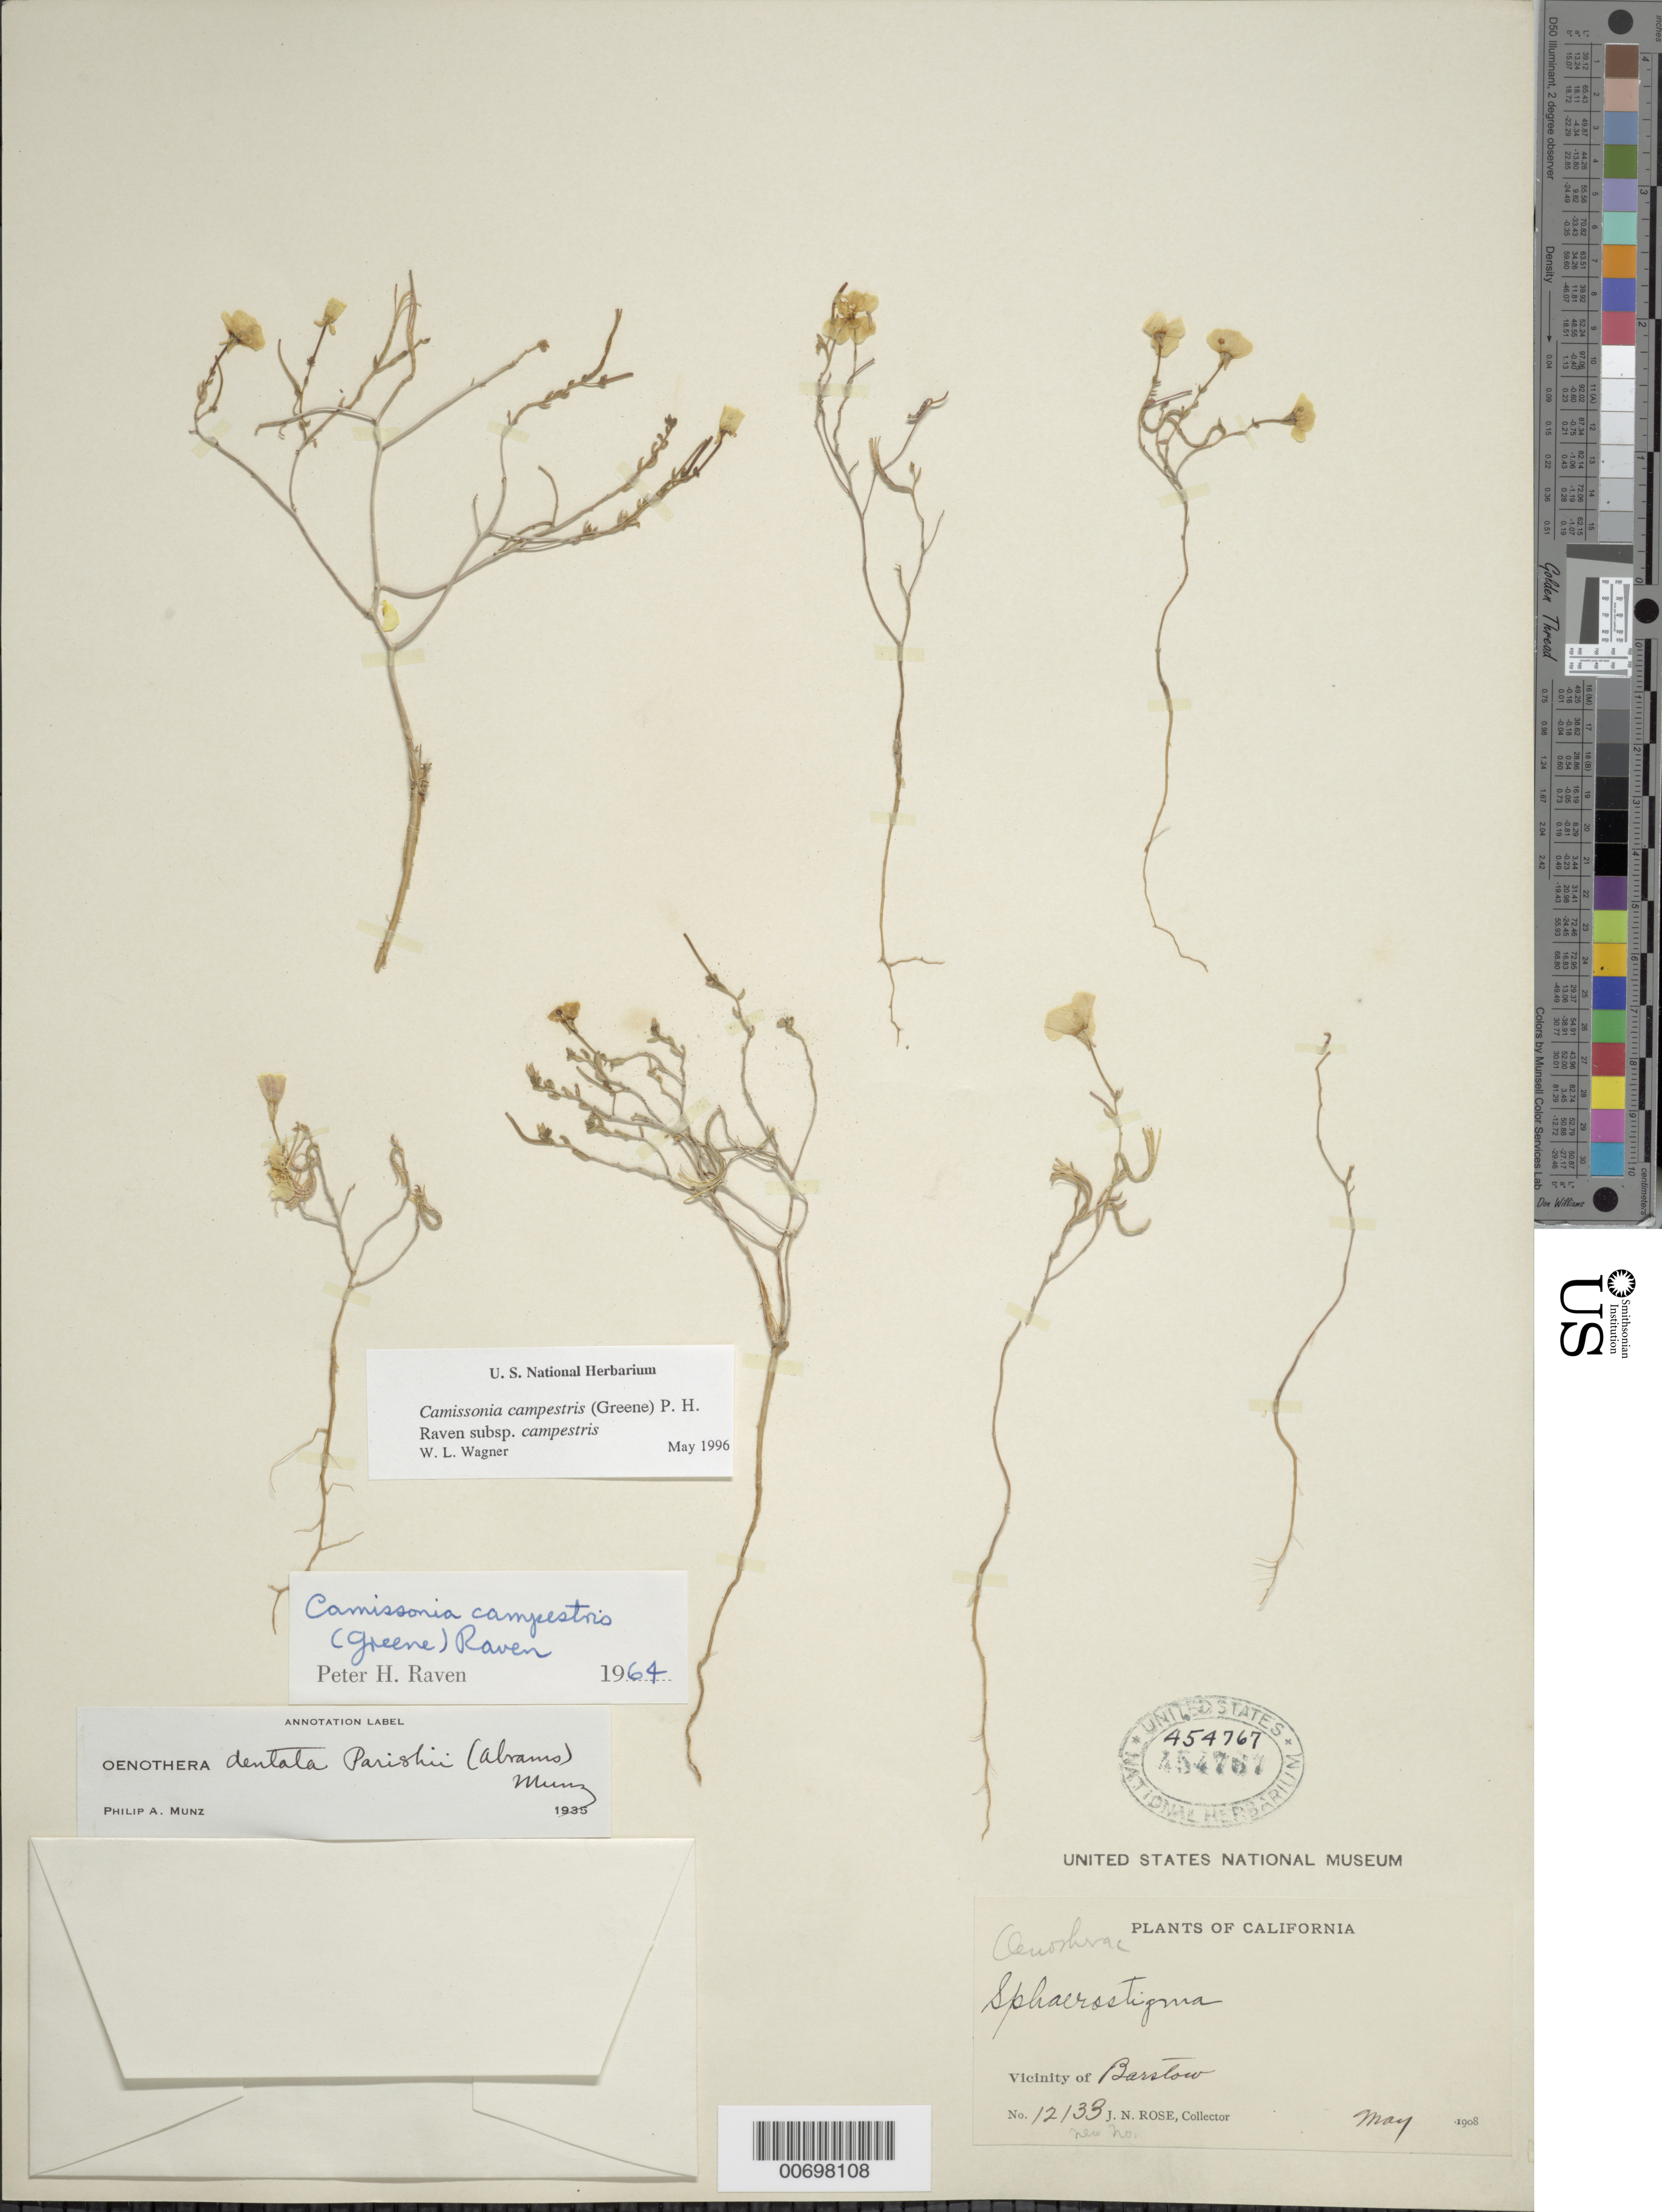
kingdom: Plantae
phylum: Tracheophyta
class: Magnoliopsida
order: Myrtales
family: Onagraceae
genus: Camissonia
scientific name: Camissonia campestris subsp. campestris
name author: (Greene) P.H. Raven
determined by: Wagner, W. L., (BOT), Smithsonian Institution - National Museum of Natural History (UNITED STATES)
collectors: J. N. Rose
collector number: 12133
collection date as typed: May 1908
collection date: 1908-05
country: United States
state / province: California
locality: Vicinity of Barstow.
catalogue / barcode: US 454767